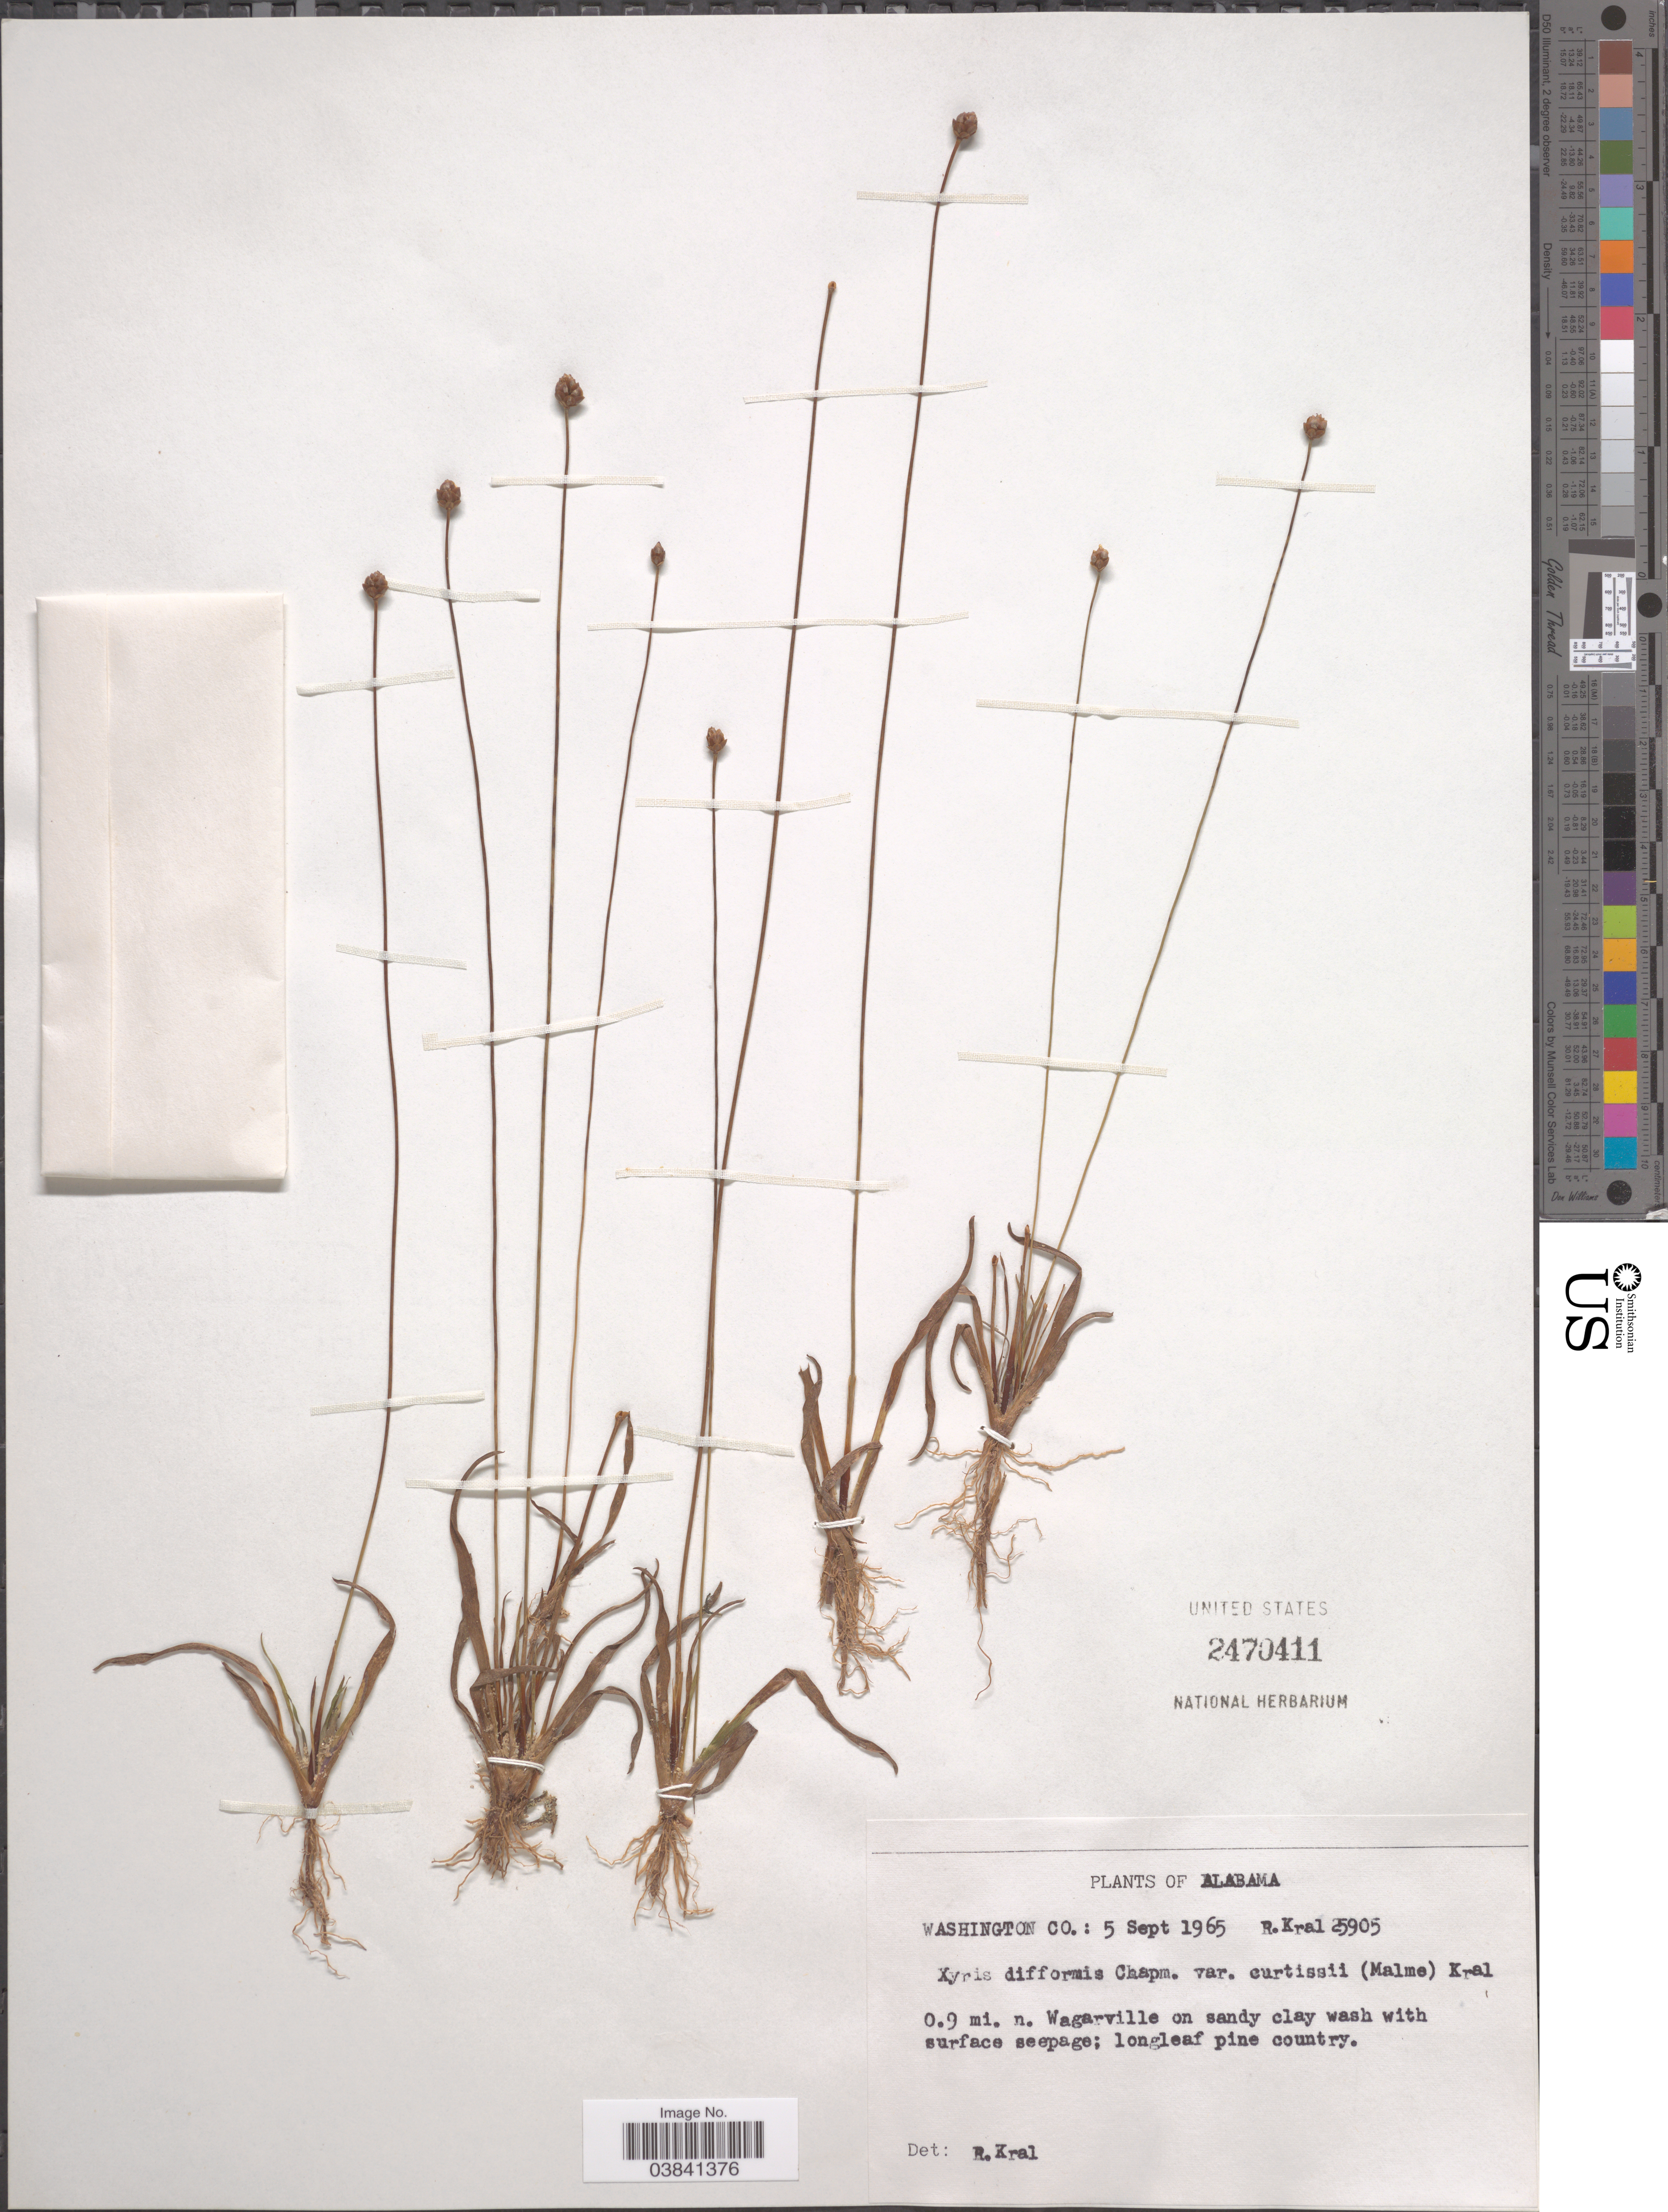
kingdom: Plantae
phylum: Tracheophyta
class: Liliopsida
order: Poales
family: Xyridaceae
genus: Xyris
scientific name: Xyris difformis var. curtissii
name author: (Malme) Kral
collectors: R. Kral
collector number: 25905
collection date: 1965-09-05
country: United States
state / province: Alabama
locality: Washington Co.: 0.9 mi. n. Wagarville.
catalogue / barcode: US 2470411